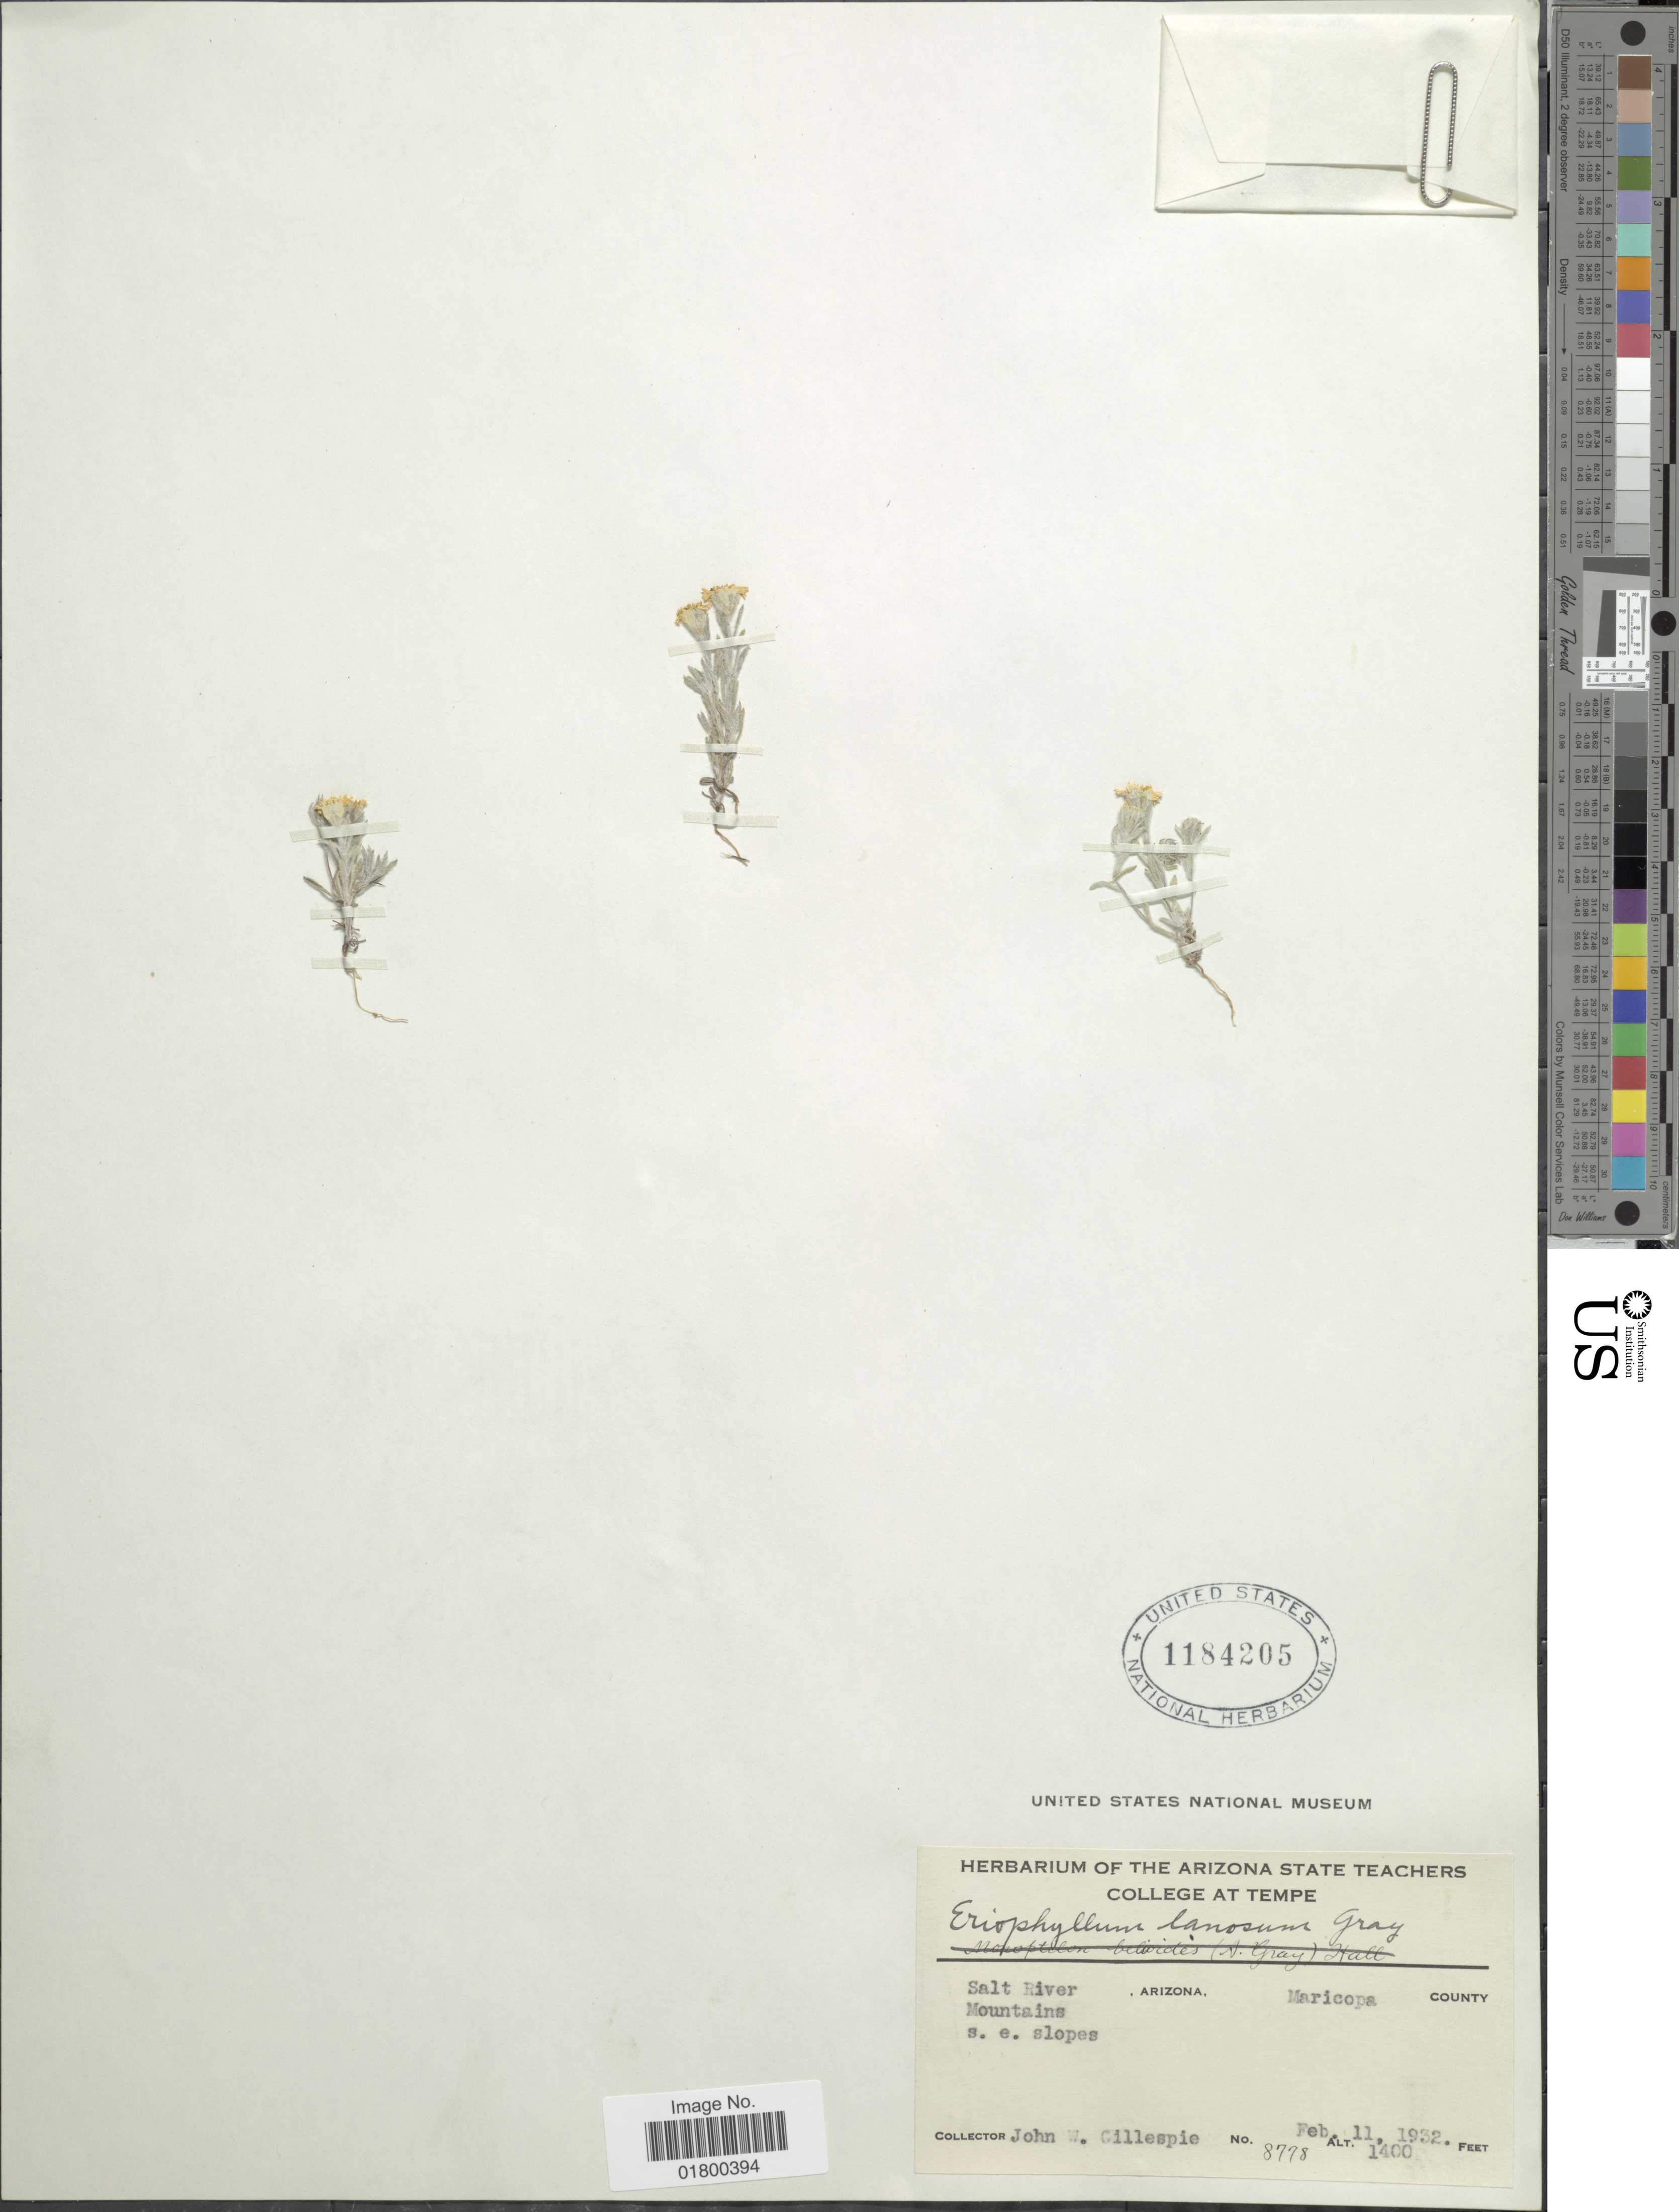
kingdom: Plantae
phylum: Tracheophyta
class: Magnoliopsida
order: Asterales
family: Asteraceae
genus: Eriophyllum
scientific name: Eriophyllum lanosum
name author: (A. Gray) A. Gray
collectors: J. W. Gillespie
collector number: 8778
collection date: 1932-02-11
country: United States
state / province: Arizona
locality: Salt River Mountains, S. E. slopes, Arizona, Maricopa County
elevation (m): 427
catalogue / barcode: US 1184205